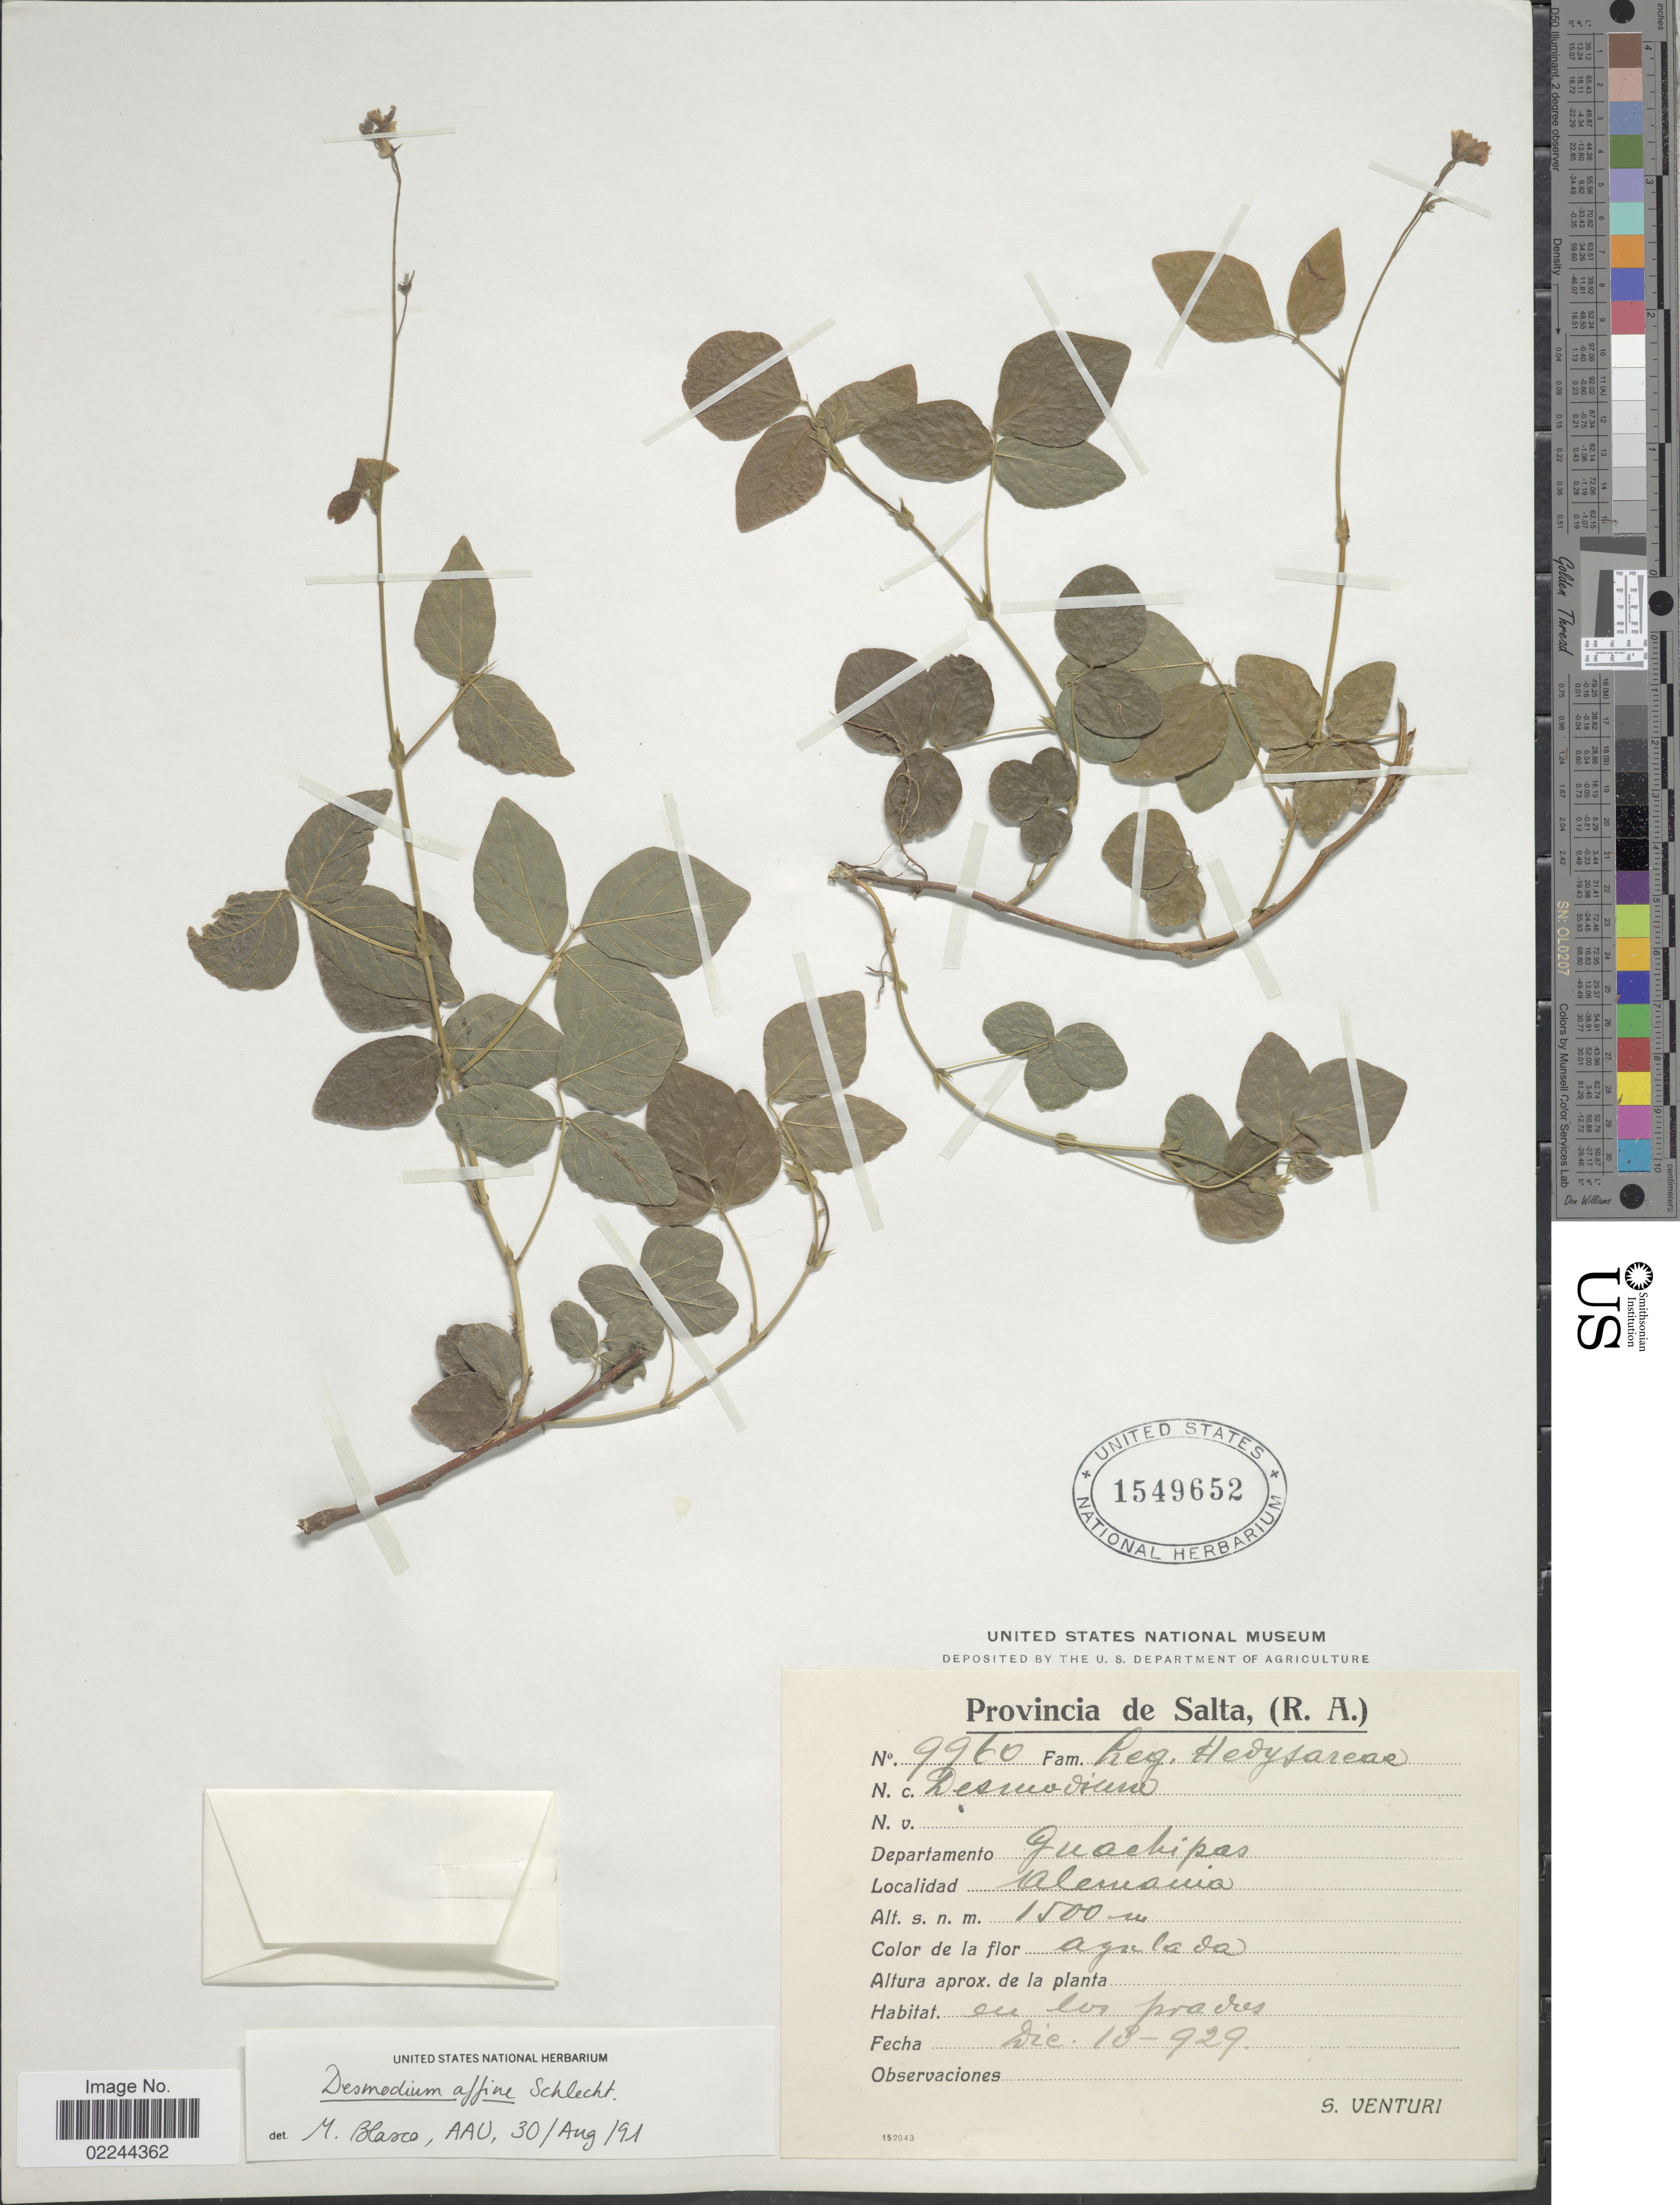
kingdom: Plantae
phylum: Tracheophyta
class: Magnoliopsida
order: Fabales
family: Fabaceae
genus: Desmodium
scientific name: Desmodium affine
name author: Schltdl.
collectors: S. Venturi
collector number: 9960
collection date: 1929-12-18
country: Argentina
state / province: Salta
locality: Provincia de Salta, (R.A.). Departamento Guachipas. Alemania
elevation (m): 1500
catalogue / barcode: US 1549652